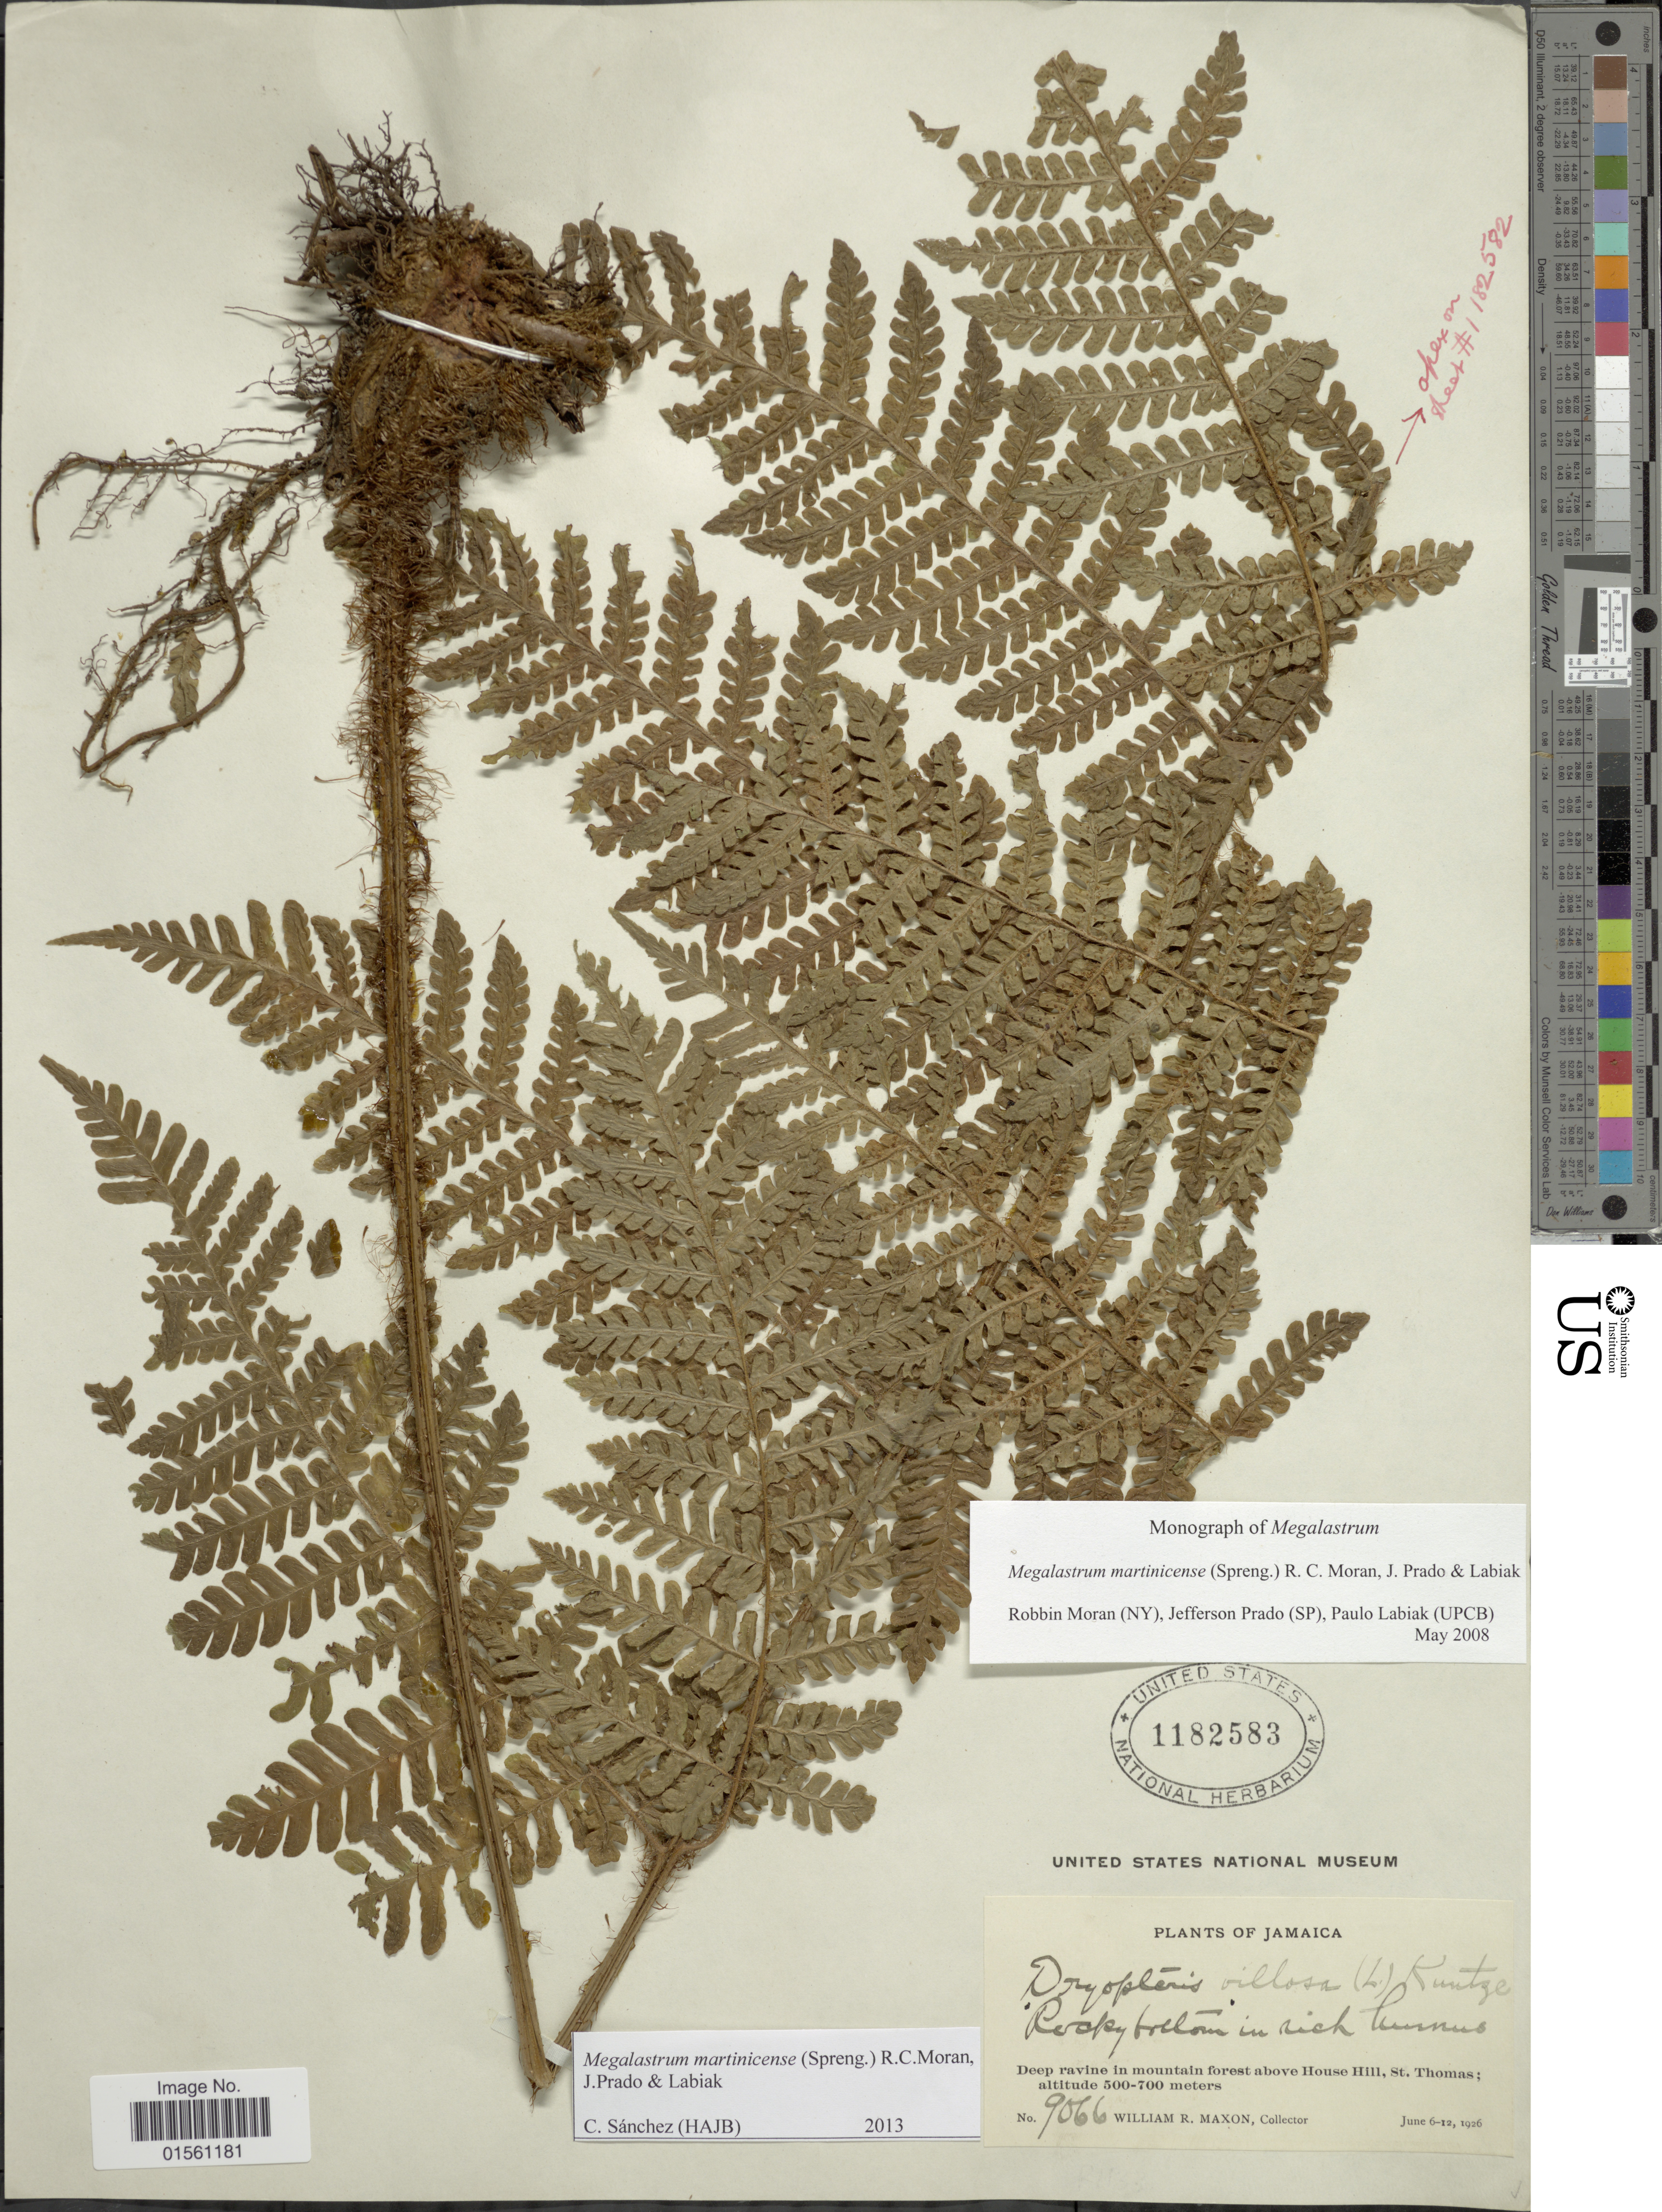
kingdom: Plantae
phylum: Tracheophyta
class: Polypodiopsida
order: Polypodiales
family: Dryopteridaceae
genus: Megalastrum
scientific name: Megalastrum martinicense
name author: (Spreng.) R.C. Moran et al.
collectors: W. R. Maxon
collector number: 9066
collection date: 1926-06-06/1926-06-12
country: Jamaica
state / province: Saint Thomas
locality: Deep ravine in mountain forest above House Hill, St. Thomas.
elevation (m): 500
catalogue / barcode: US 1182583